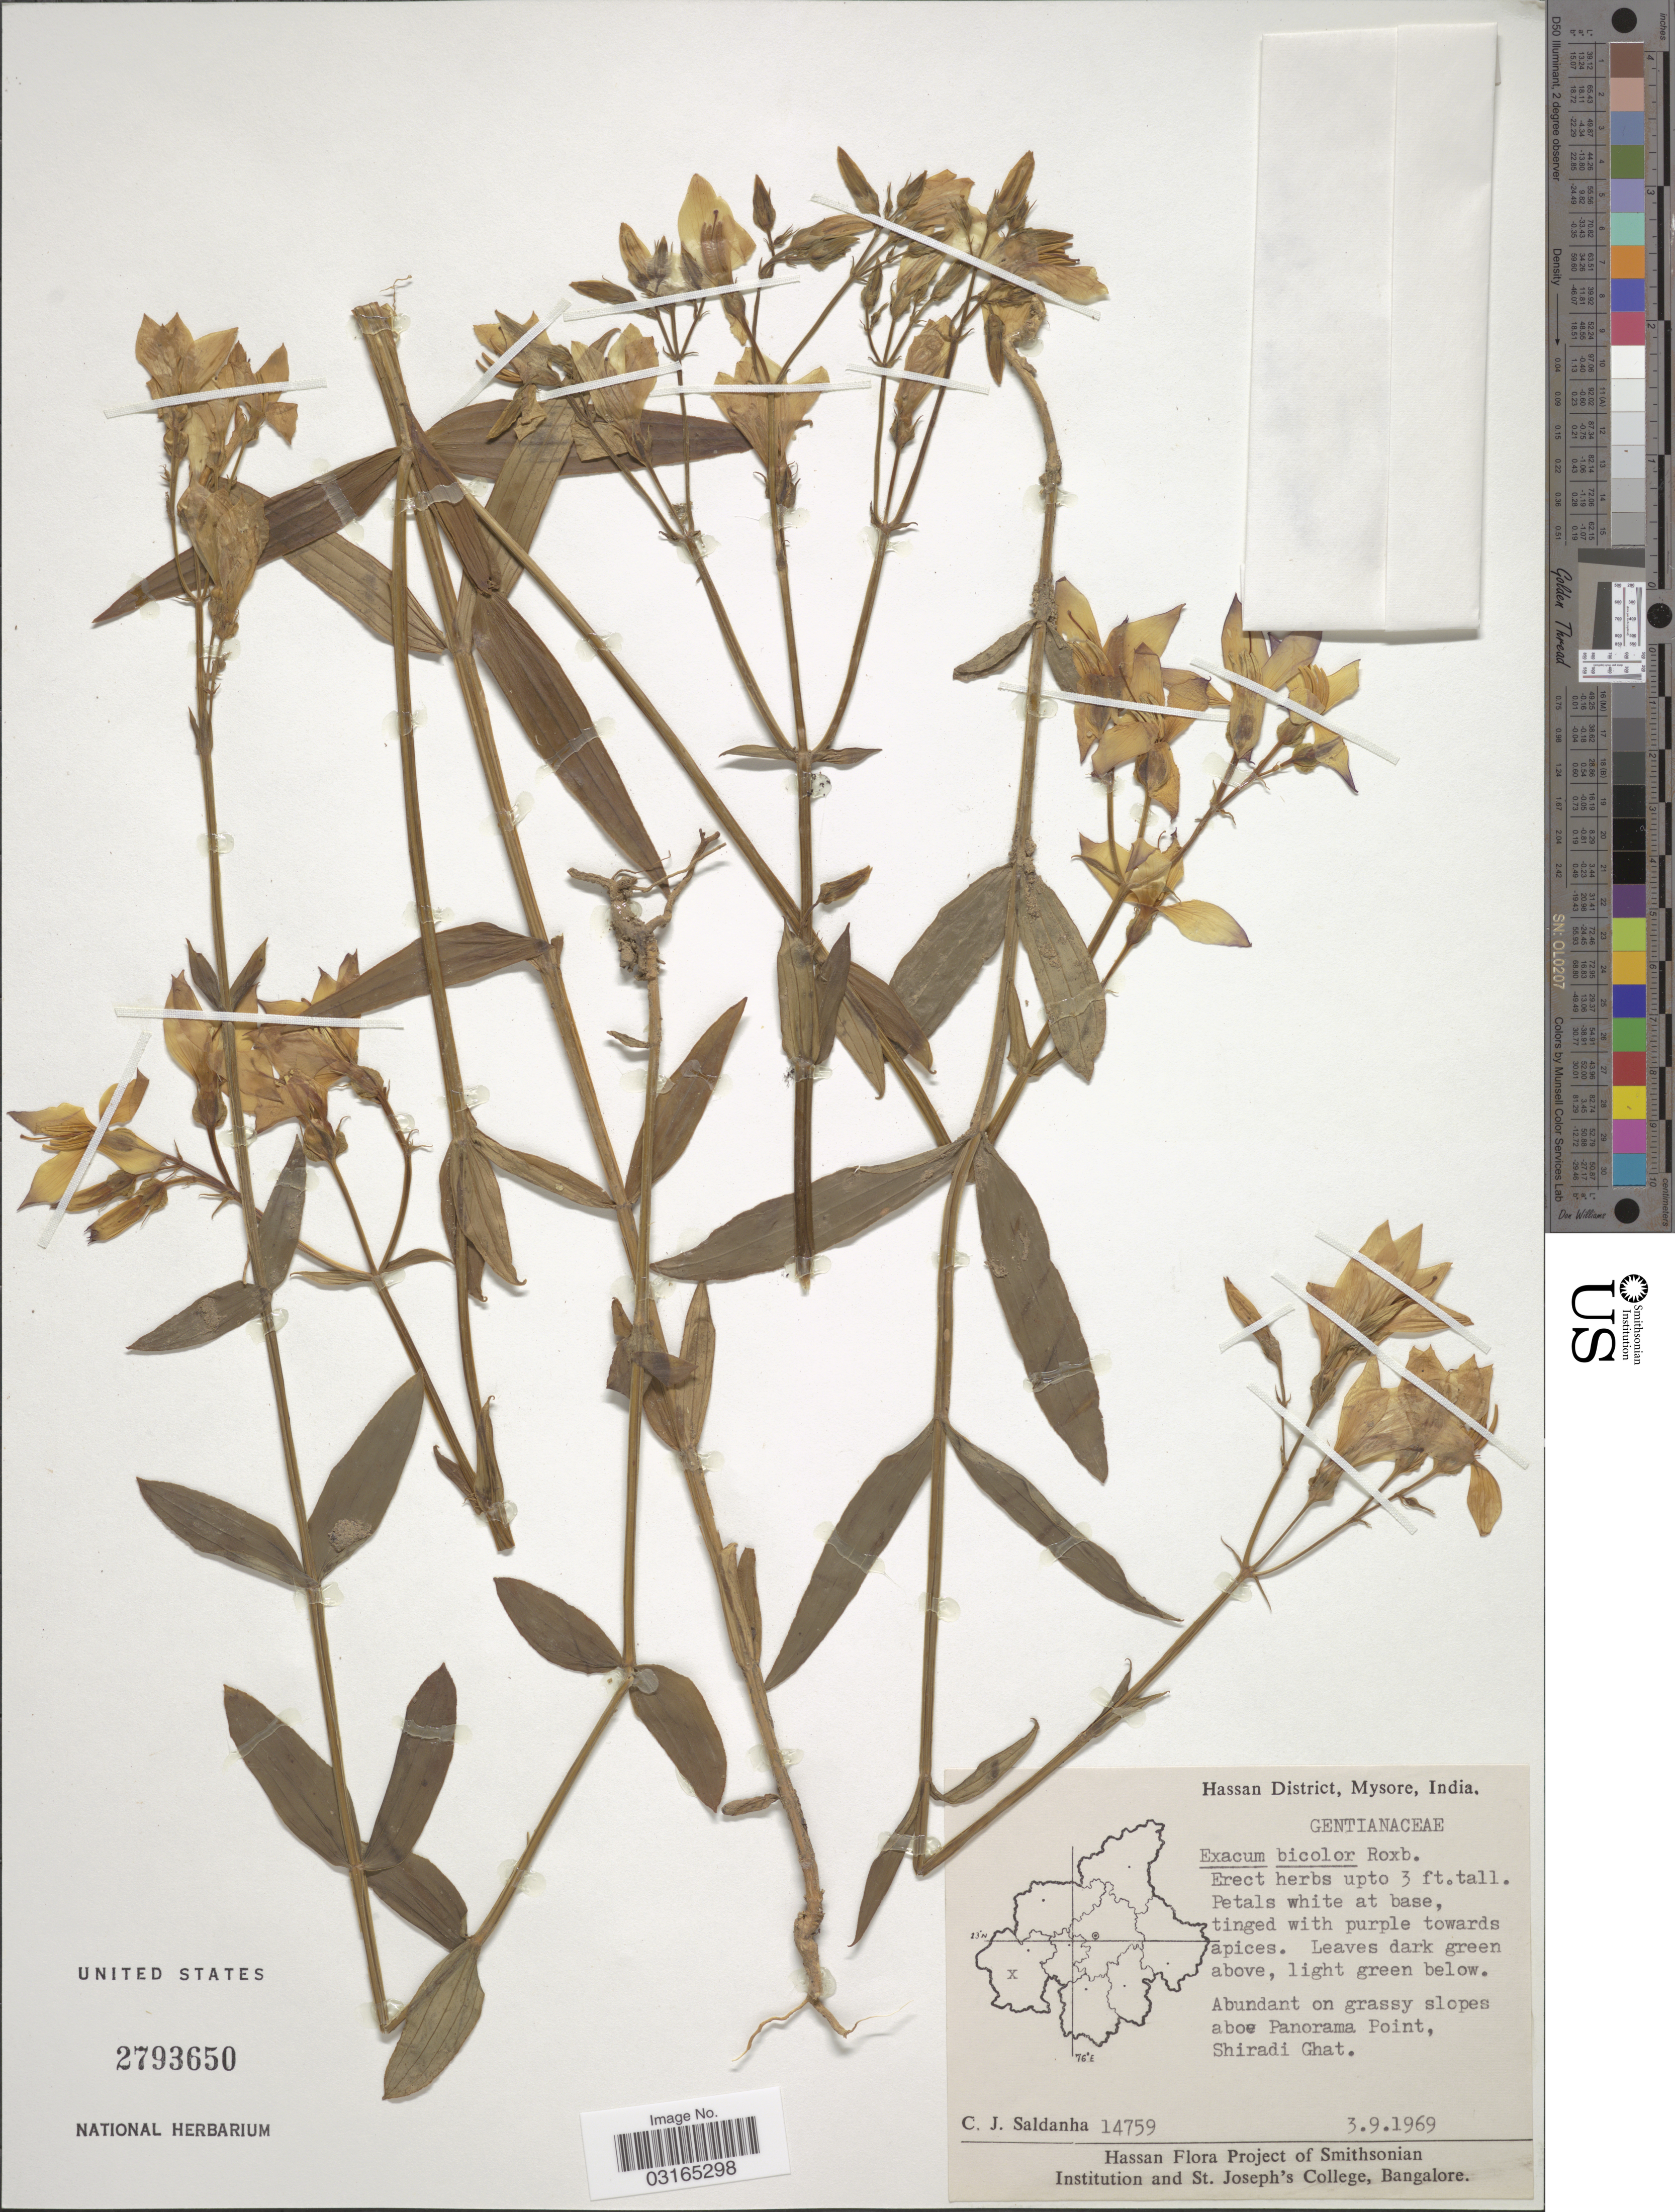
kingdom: Plantae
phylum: Tracheophyta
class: Magnoliopsida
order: Gentianales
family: Gentianaceae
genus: Exacum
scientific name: Exacum bicolor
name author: Roxb.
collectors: C. J. Saldanha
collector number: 14759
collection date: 1969-09-03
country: India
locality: Hassan District, Mysore. Abundant on grassy slopes above Panorama Point, Shiradi Ghat.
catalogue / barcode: US 2793650